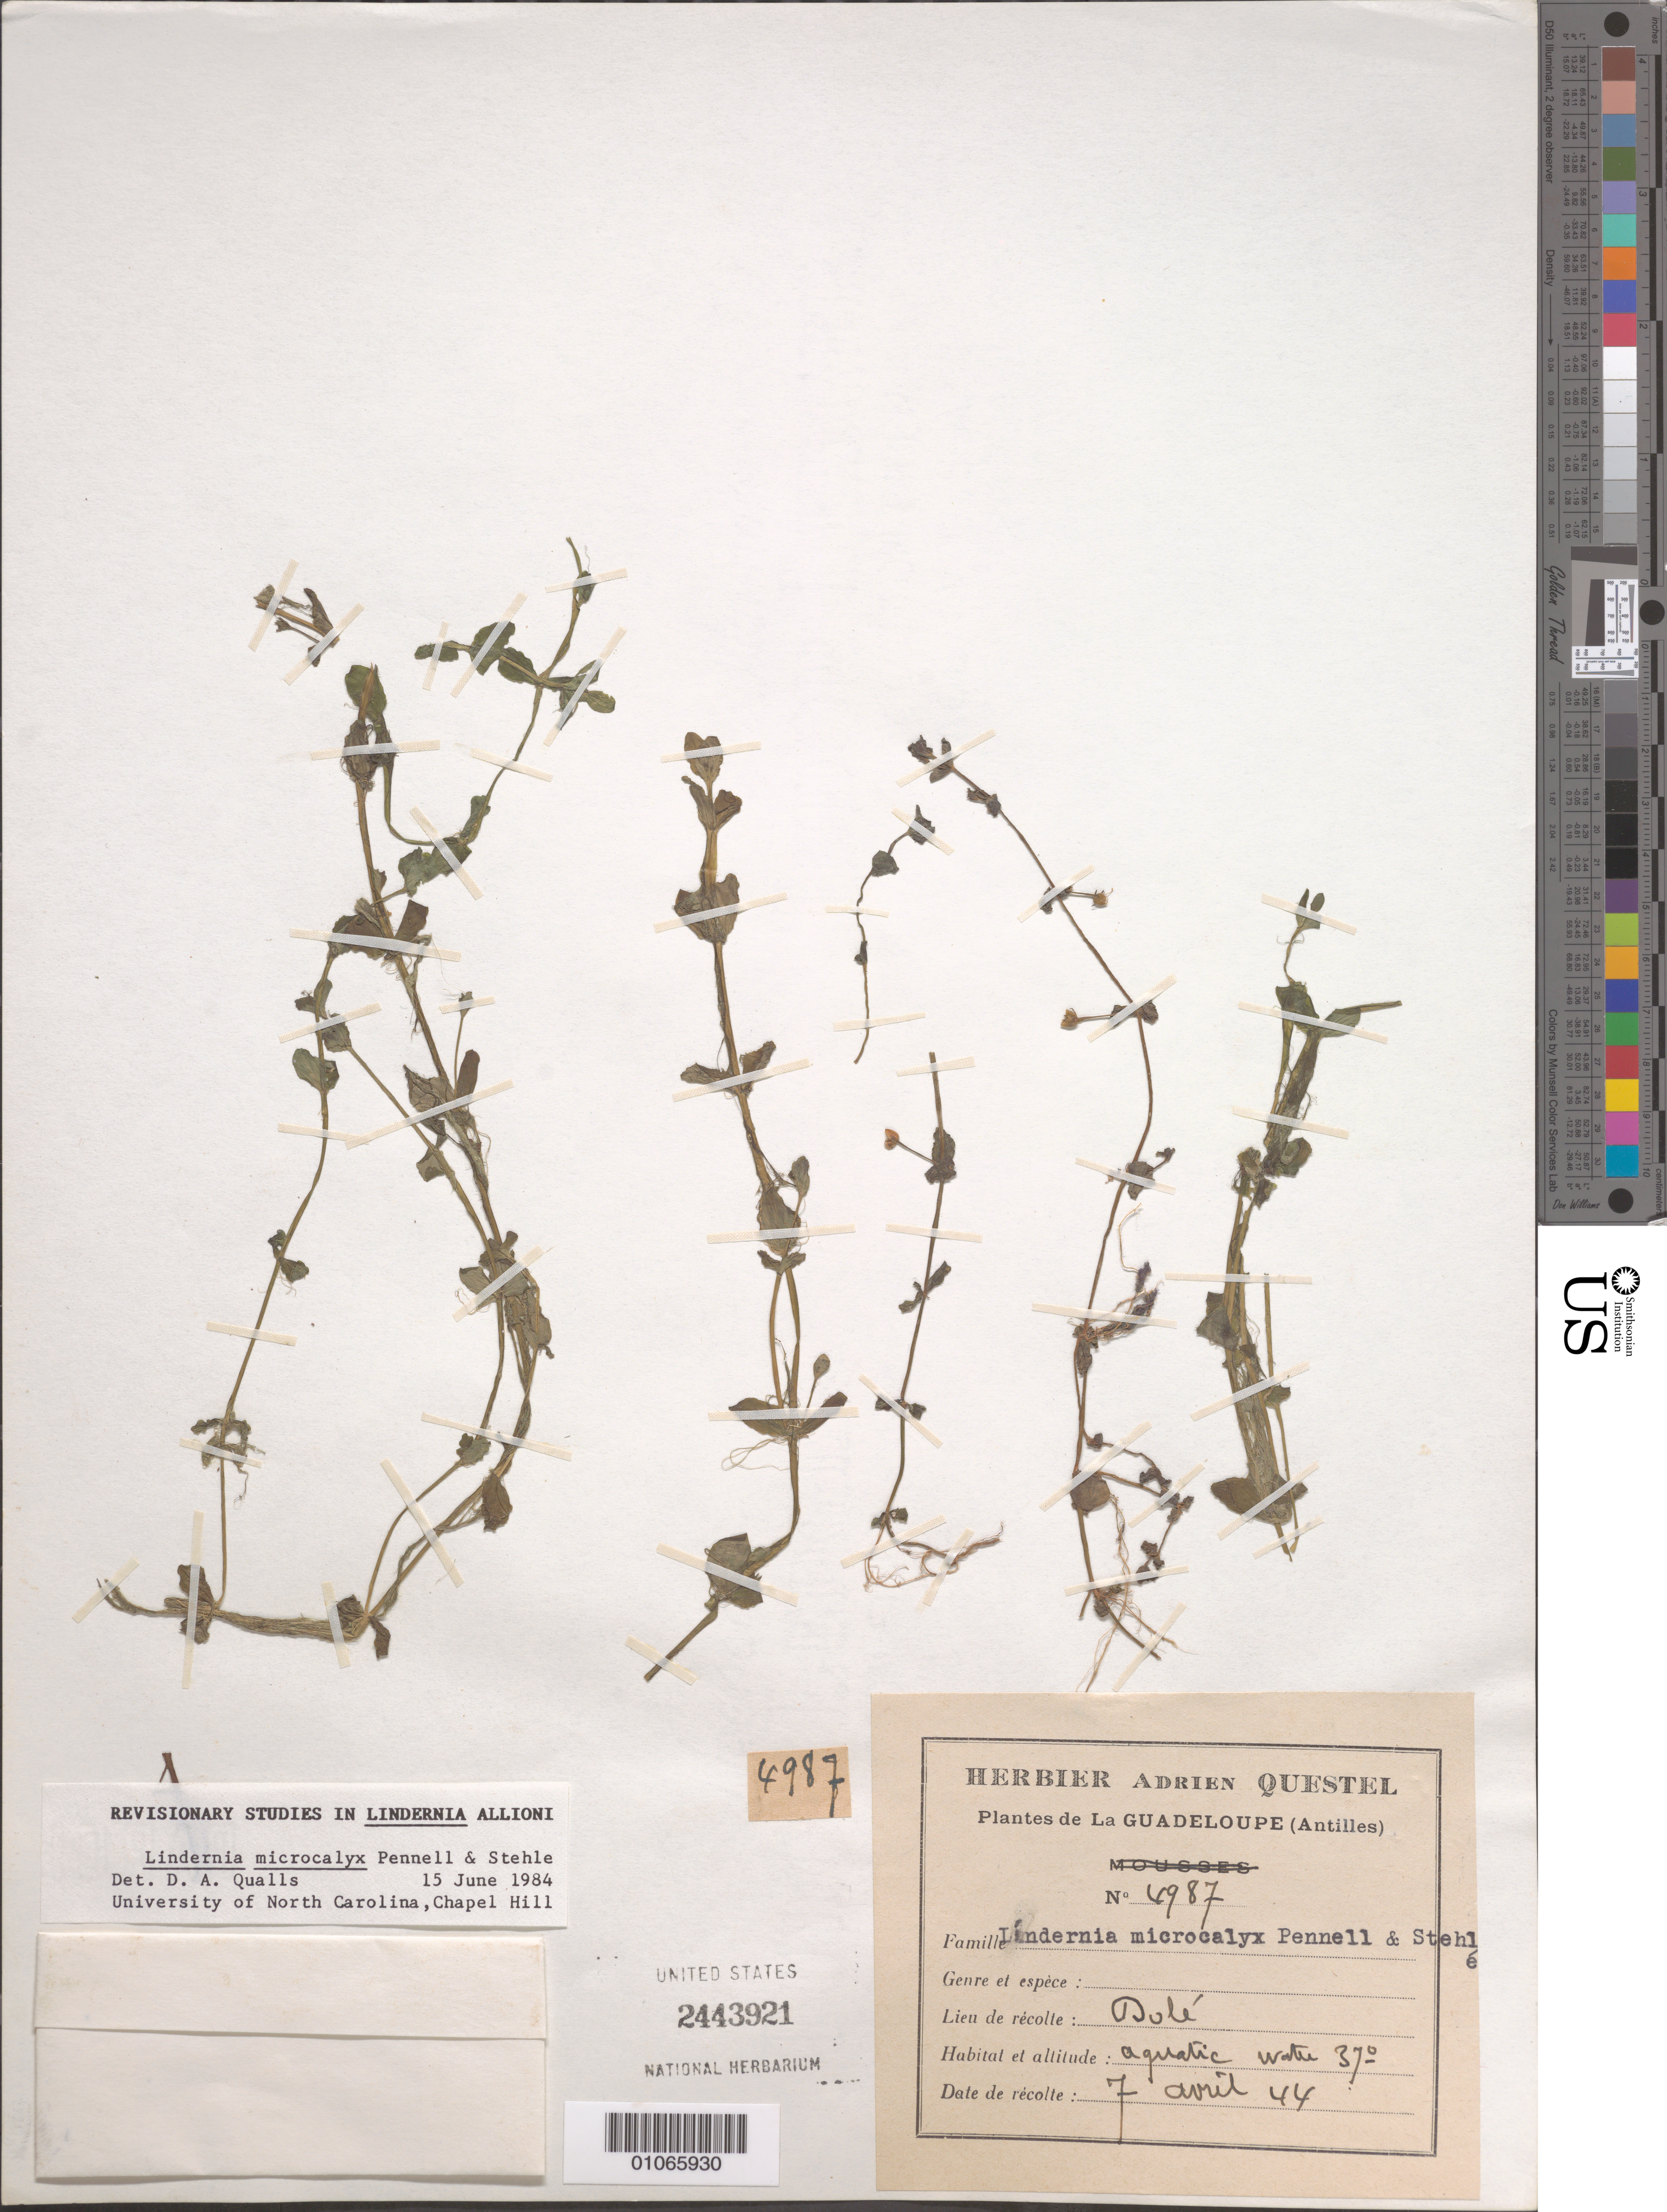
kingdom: Plantae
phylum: Tracheophyta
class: Magnoliopsida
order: Lamiales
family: Linderniaceae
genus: Lindernia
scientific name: Lindernia rotundifolia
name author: (L.) Alston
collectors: A. Questel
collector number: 6987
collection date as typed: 07 Apr 1944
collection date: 1944-04-07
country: Guadeloupe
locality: Dole, aquatic, water 37 degrees.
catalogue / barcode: US 2443921